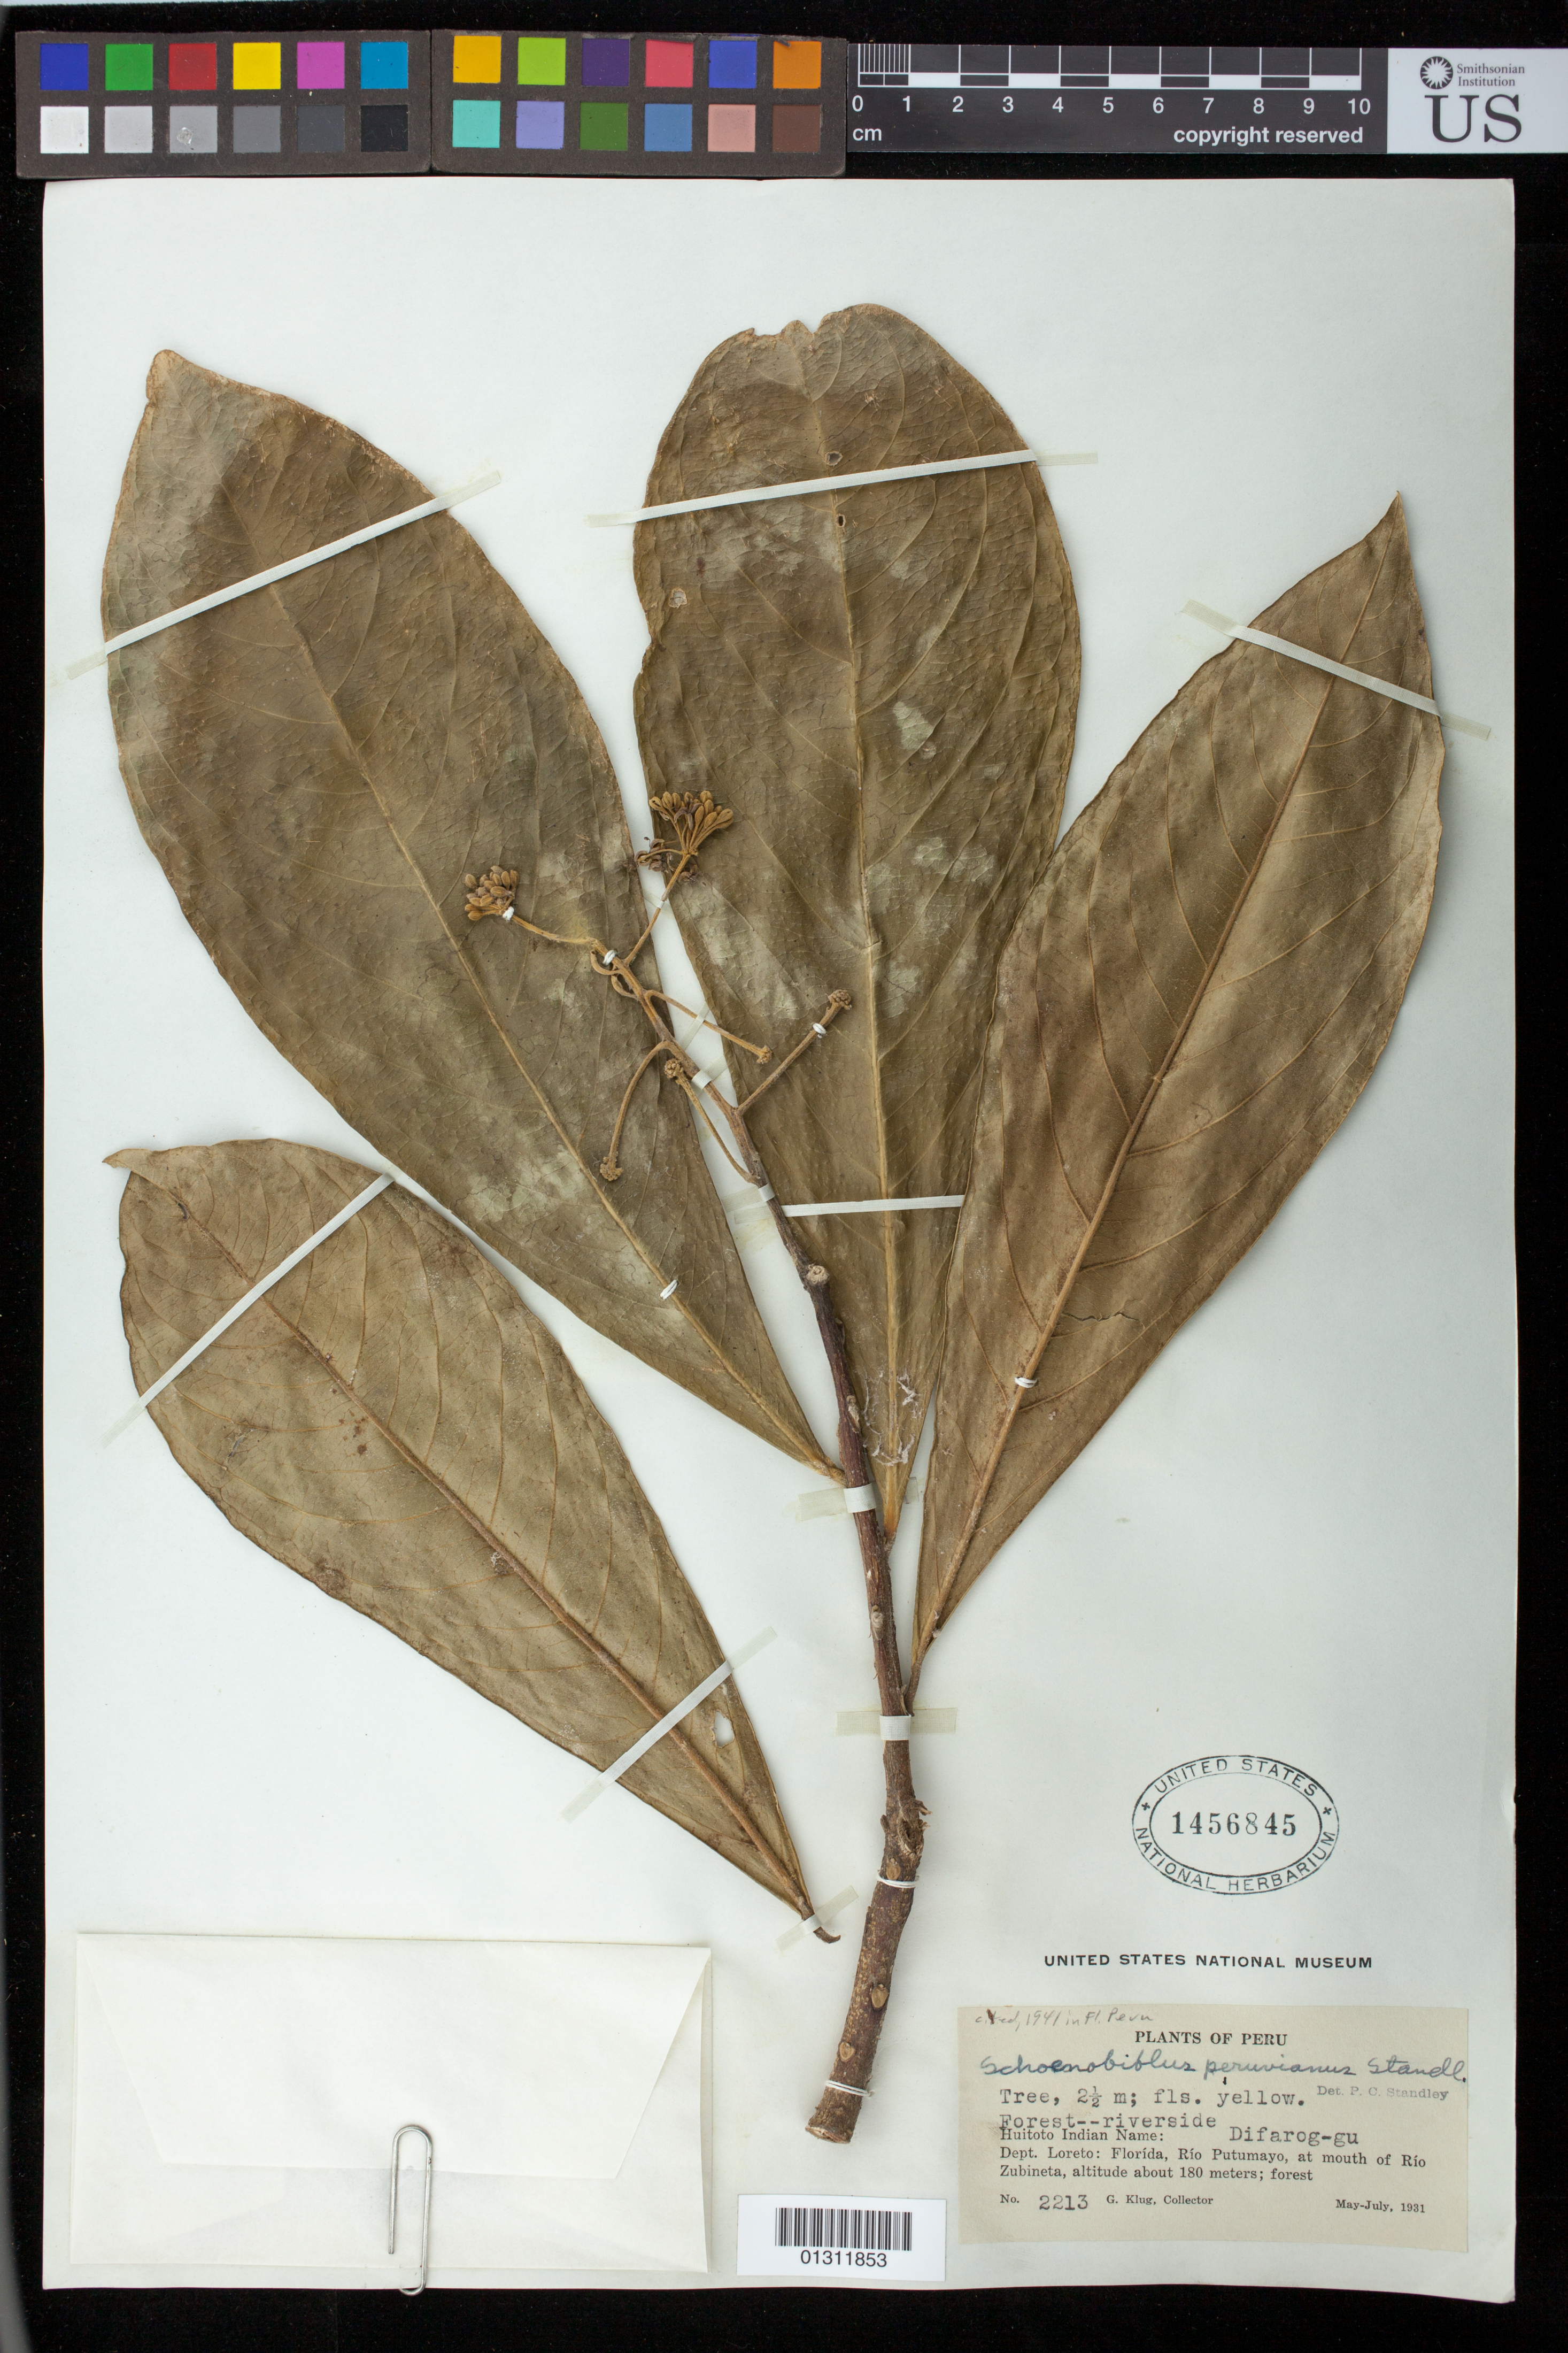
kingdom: Plantae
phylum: Tracheophyta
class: Magnoliopsida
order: Malvales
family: Thymelaeaceae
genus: Schoenobiblus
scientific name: Schoenobiblus peruvianus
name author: Standl.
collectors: G. Klug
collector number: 2213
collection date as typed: May 1931 to -- Jul 1931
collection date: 1931-05/1931-07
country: Peru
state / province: Loreto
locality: Florida, Rio Putumayo, mouth of Rio Zubineta.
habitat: Forest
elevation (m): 180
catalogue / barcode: US 1456845